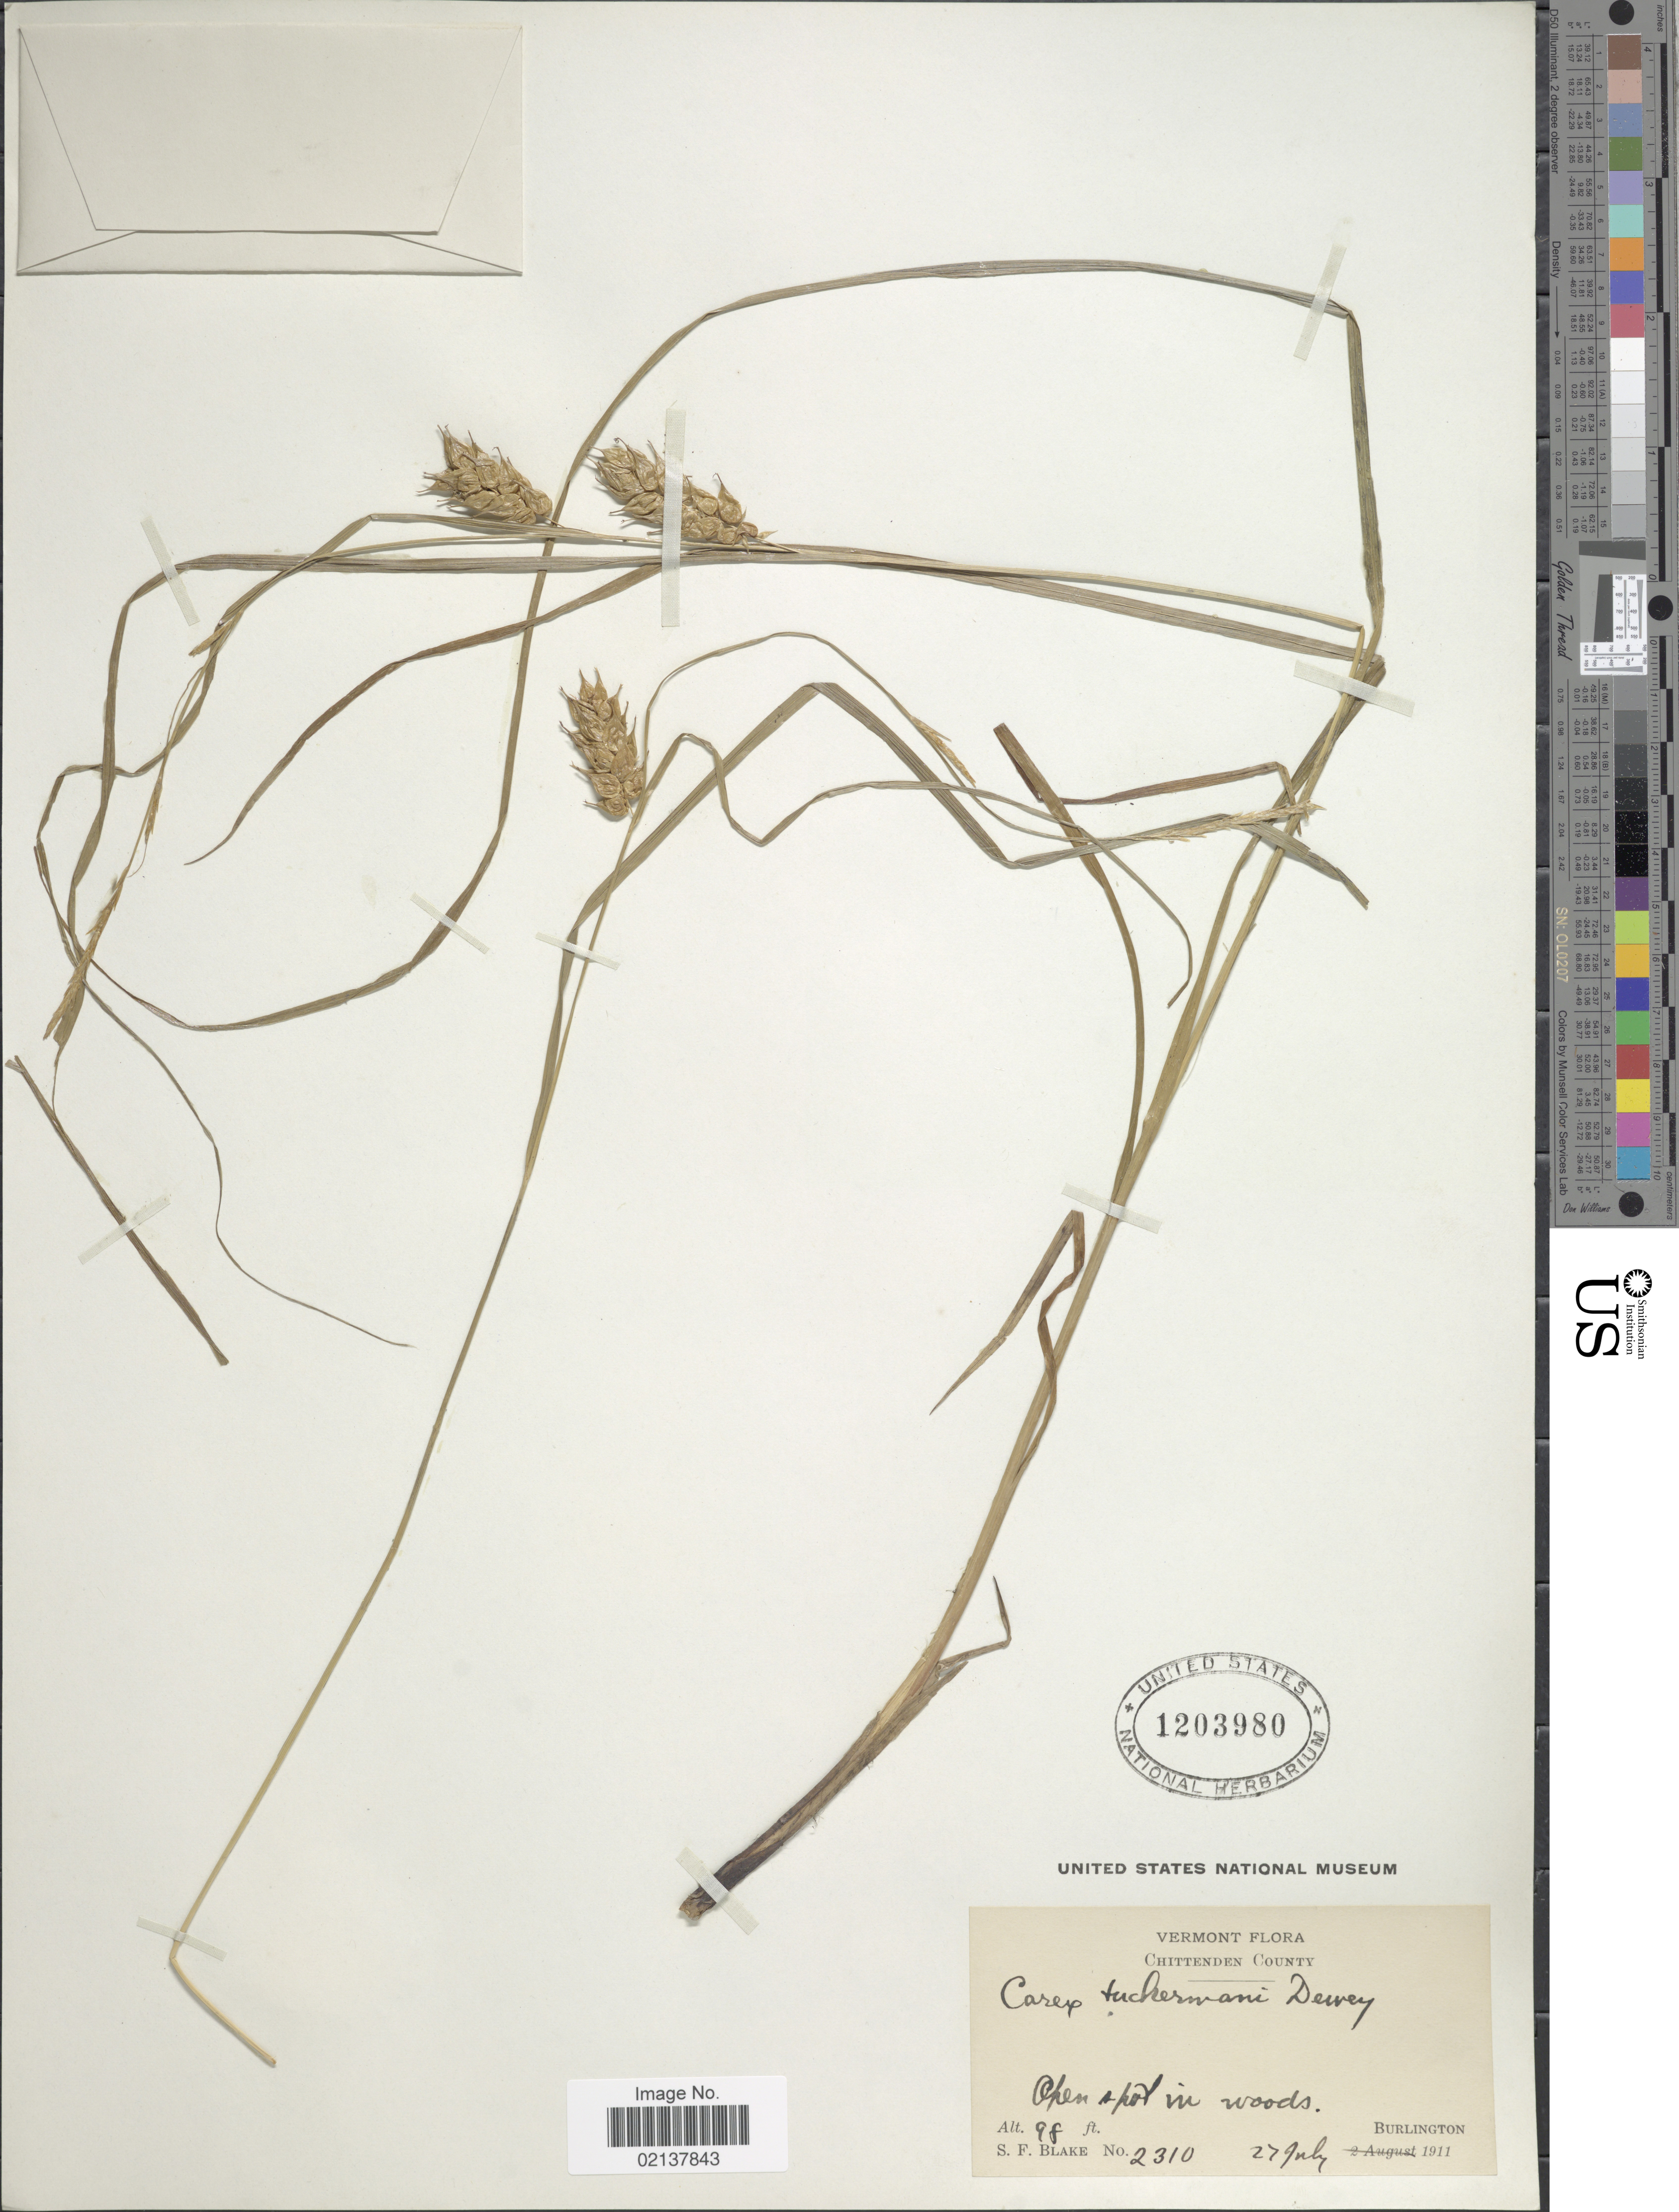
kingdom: Plantae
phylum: Tracheophyta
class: Liliopsida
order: Poales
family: Cyperaceae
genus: Carex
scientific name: Carex tuckermanii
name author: Boott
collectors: S. Blake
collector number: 2310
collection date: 1911-07-27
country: United States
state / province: Vermont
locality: Chittenden County, Open spot in woods, Burlington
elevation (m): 30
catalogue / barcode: US 1203980